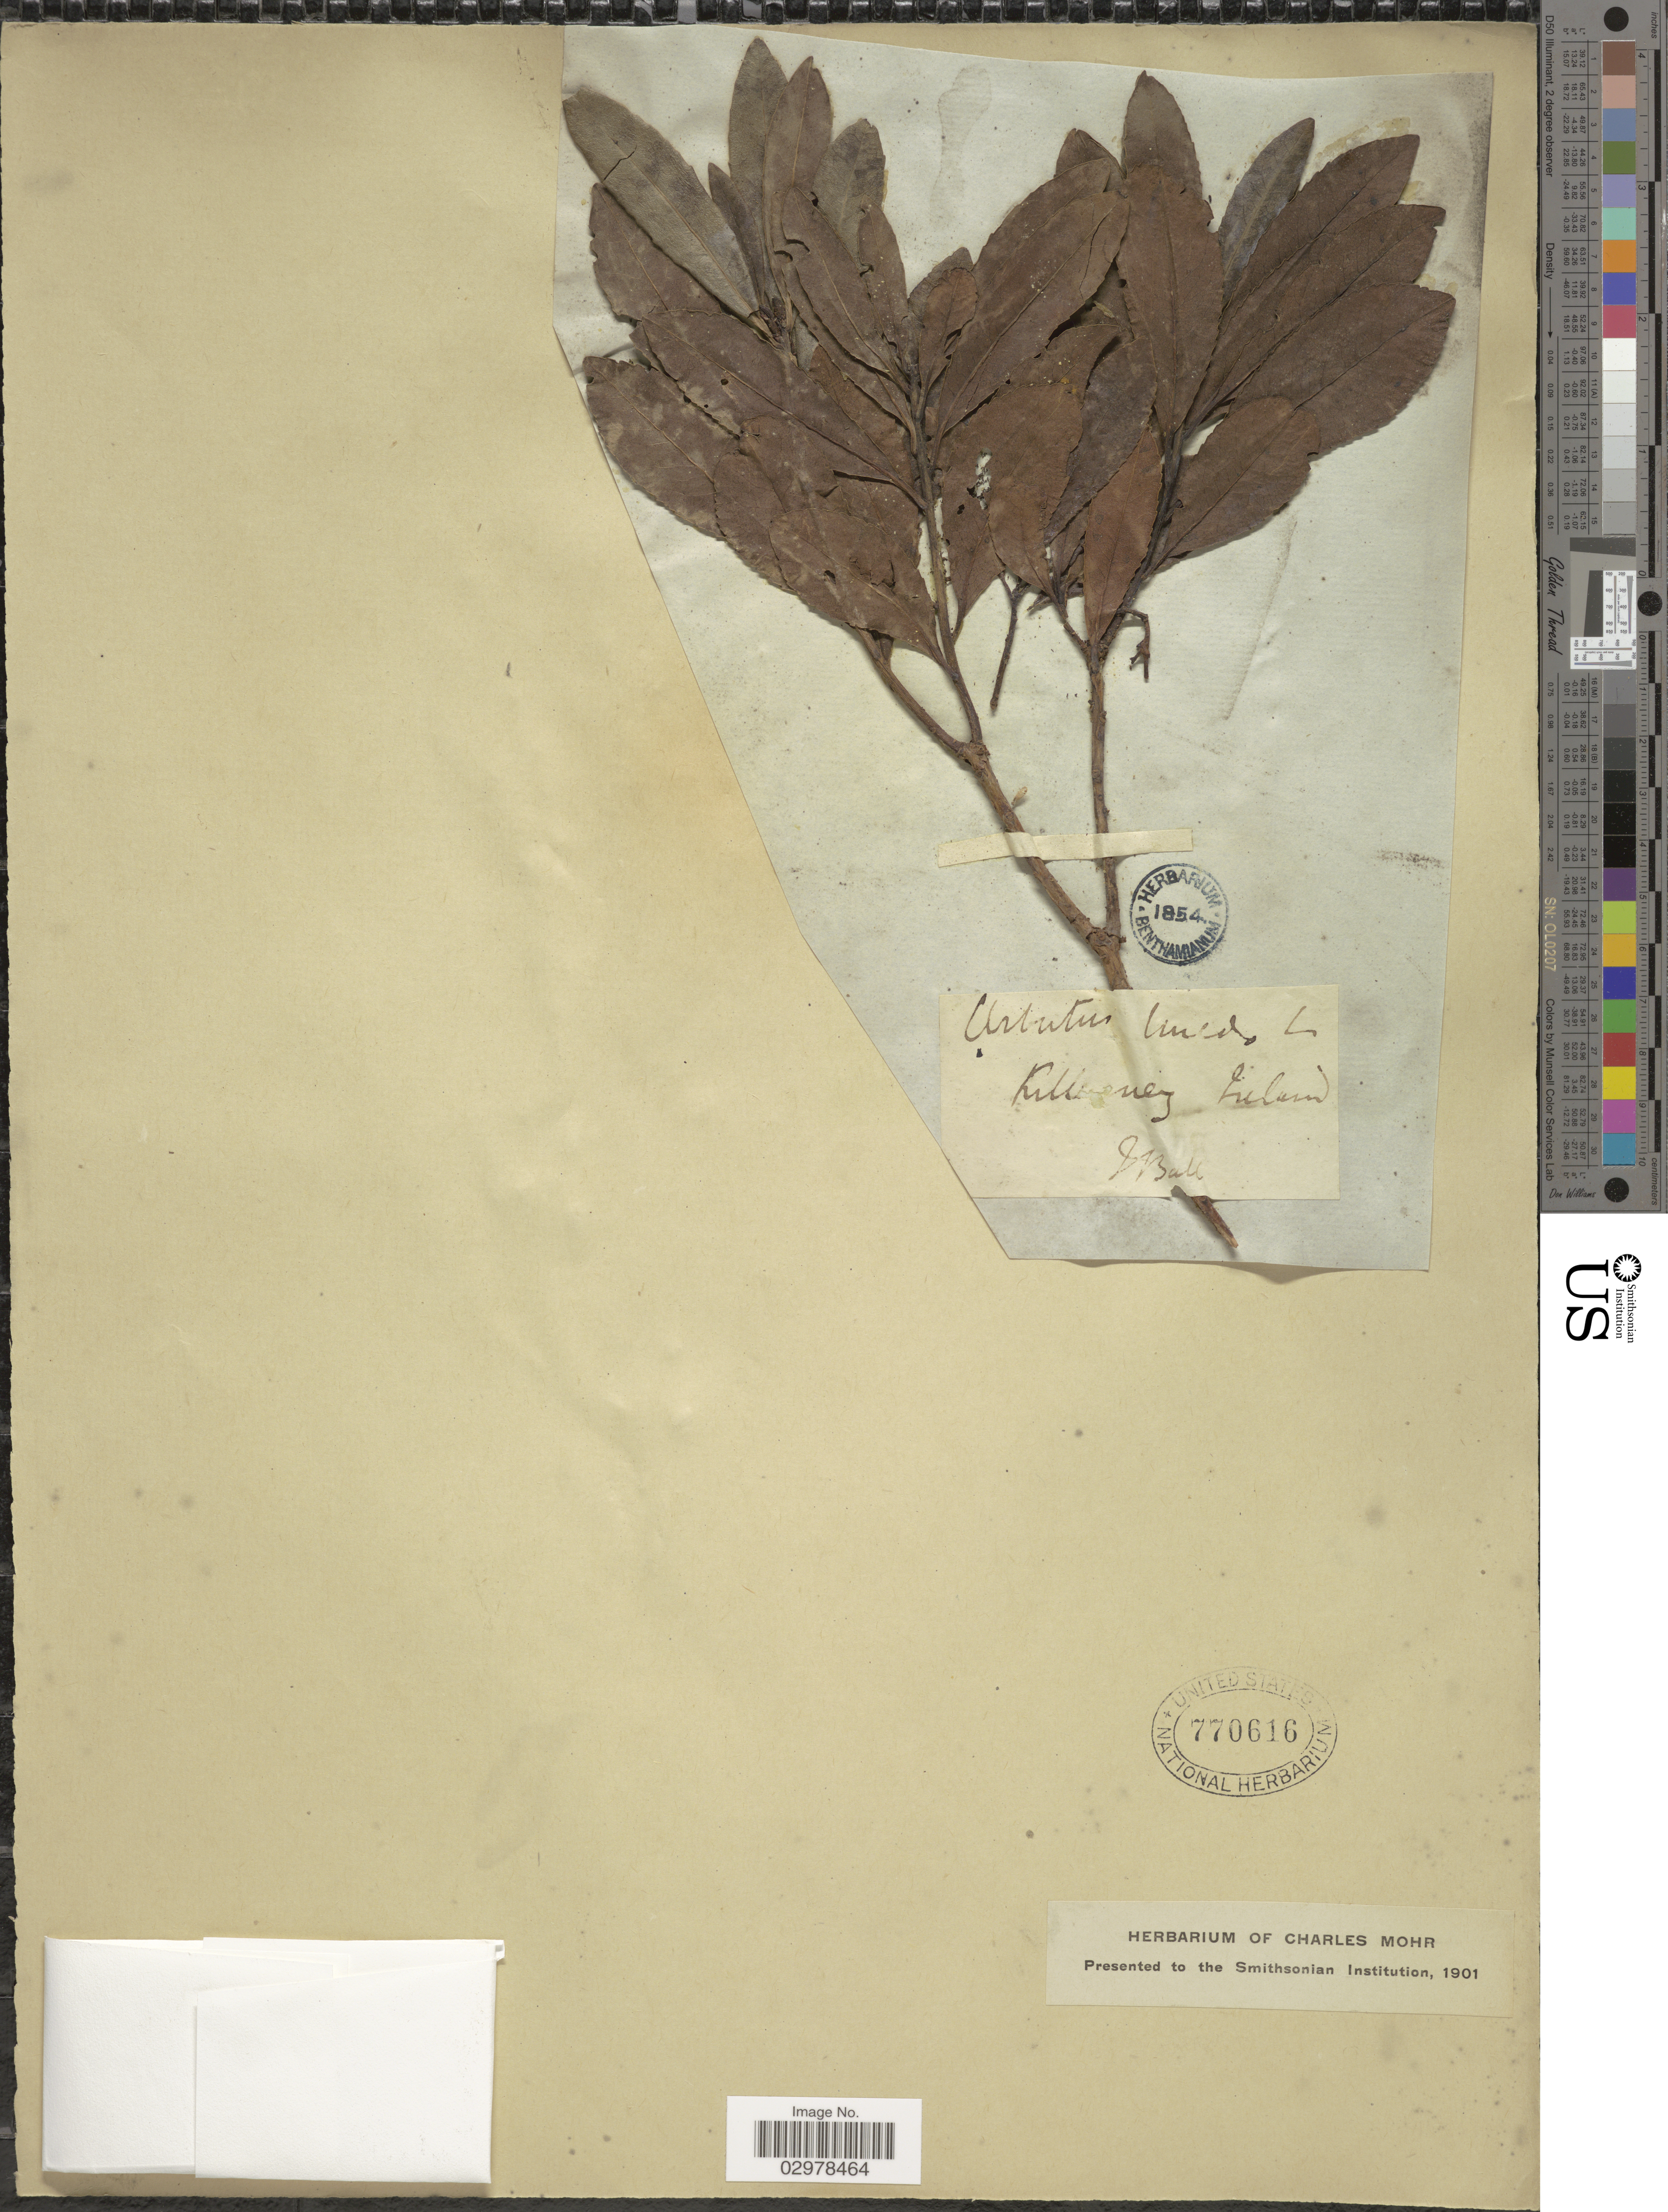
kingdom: Plantae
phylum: Tracheophyta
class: Magnoliopsida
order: Ericales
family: Ericaceae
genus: Arbutus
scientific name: Arbutus unedo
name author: L.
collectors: J. Ball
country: Ireland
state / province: Munster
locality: Killarney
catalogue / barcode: US 770616